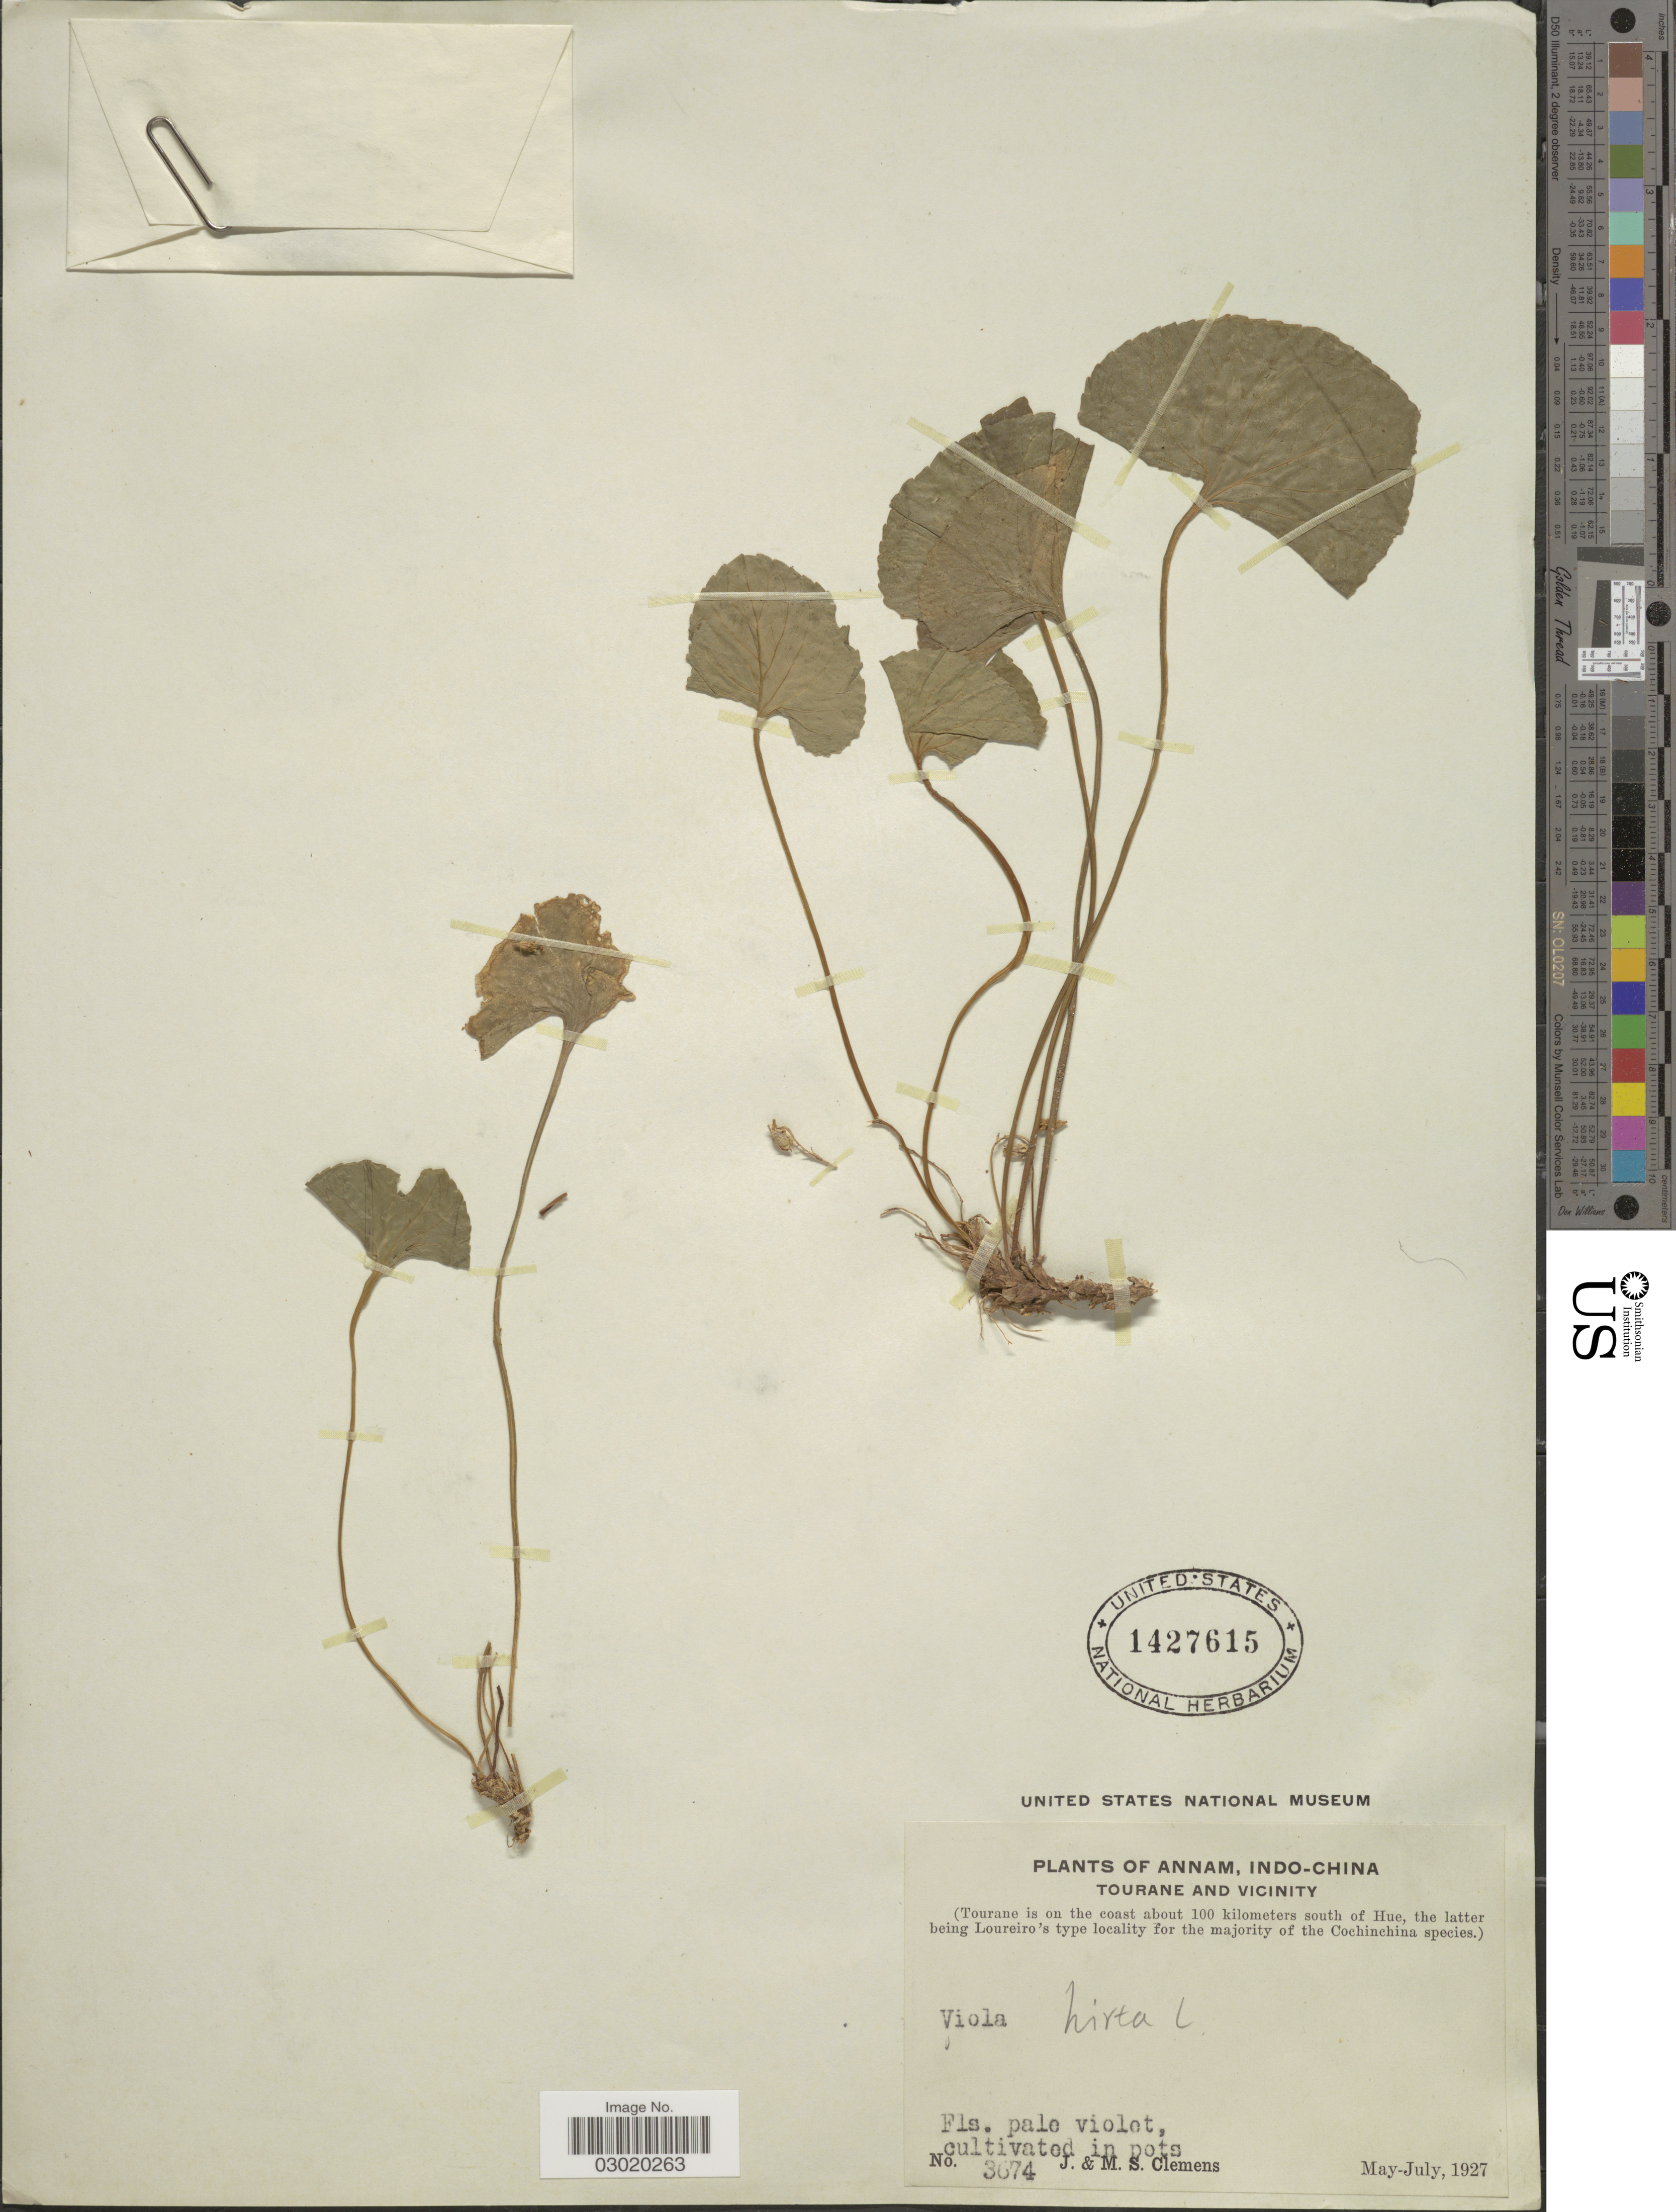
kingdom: Plantae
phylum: Tracheophyta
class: Magnoliopsida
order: Malpighiales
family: Violaceae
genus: Viola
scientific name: Viola sp.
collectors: J. Clemens & M. S. Clemens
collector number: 3674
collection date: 1927-05/1927-07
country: Vietnam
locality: Annam, Indo-China, Tourane and Vicinity, (Tourane is on the coast about 100 kilometers south of Hue).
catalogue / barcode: US 1427615